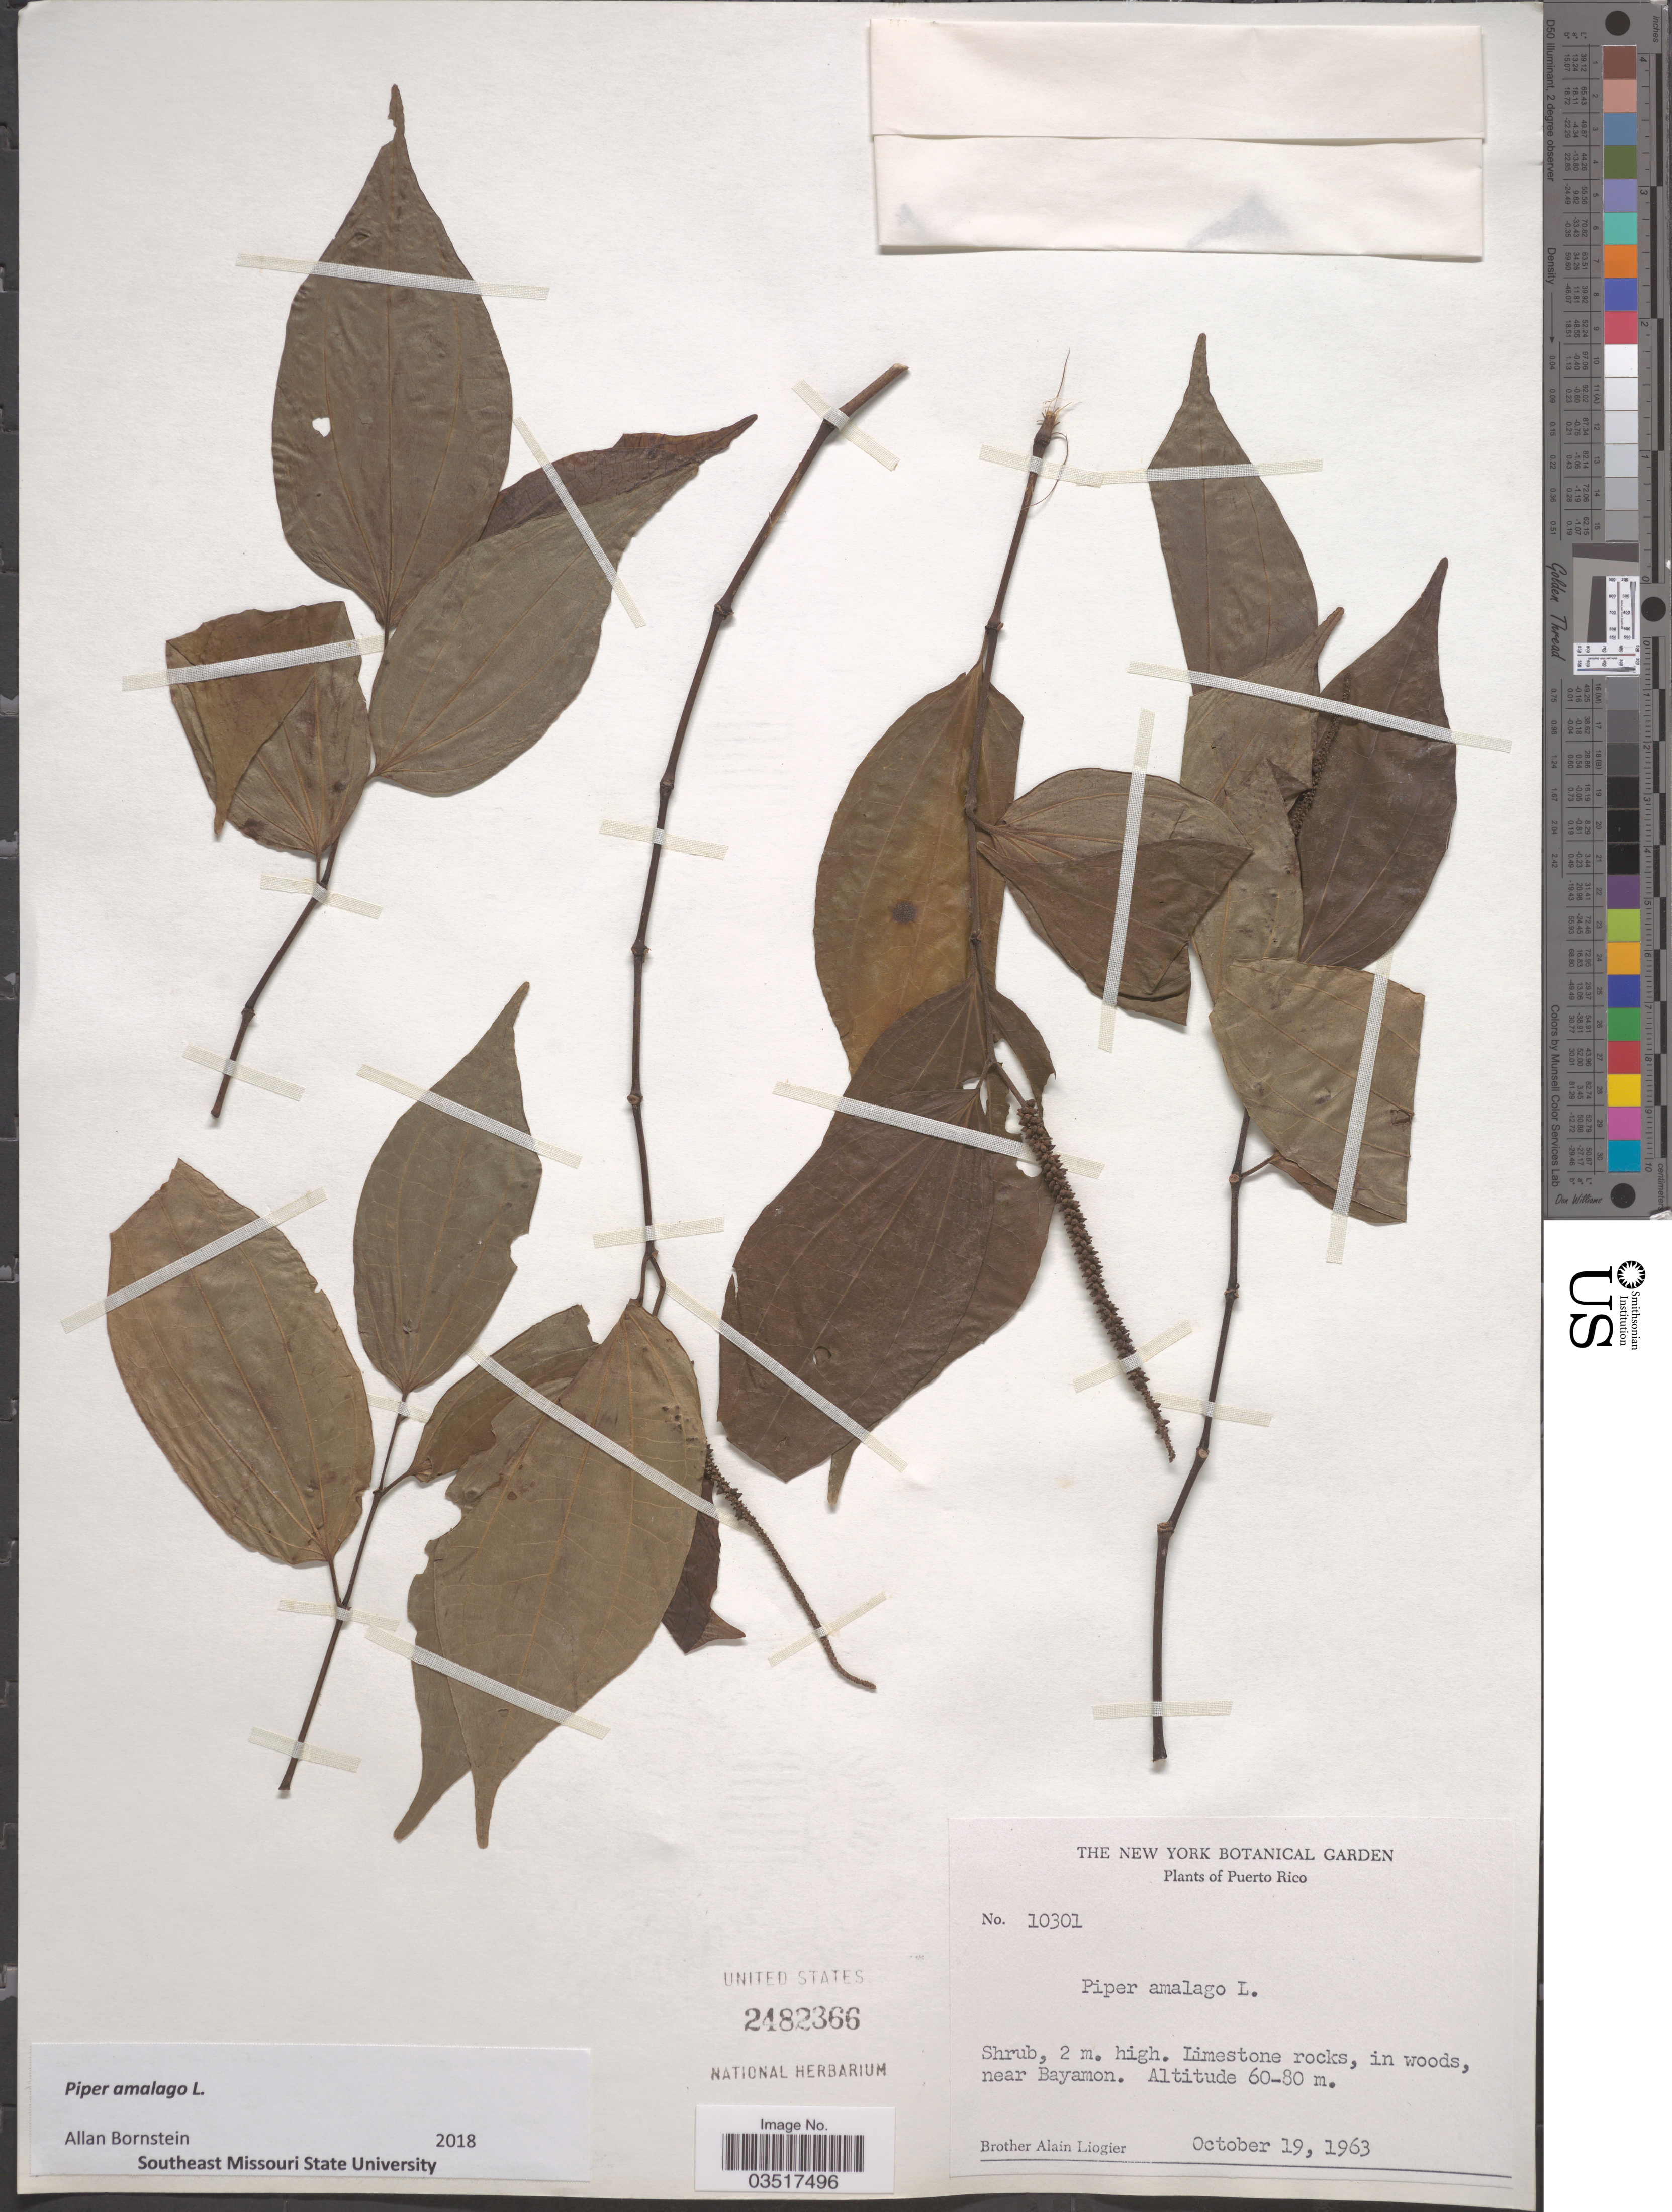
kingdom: Plantae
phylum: Tracheophyta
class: Magnoliopsida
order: Piperales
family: Piperaceae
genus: Piper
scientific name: Piper amalago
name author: L.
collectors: A. H. Liogier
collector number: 10301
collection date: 1963-10-19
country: Puerto Rico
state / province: Bayamón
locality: Limestone rocks, in woods, near Bayamon.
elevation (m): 60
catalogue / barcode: US 2482366